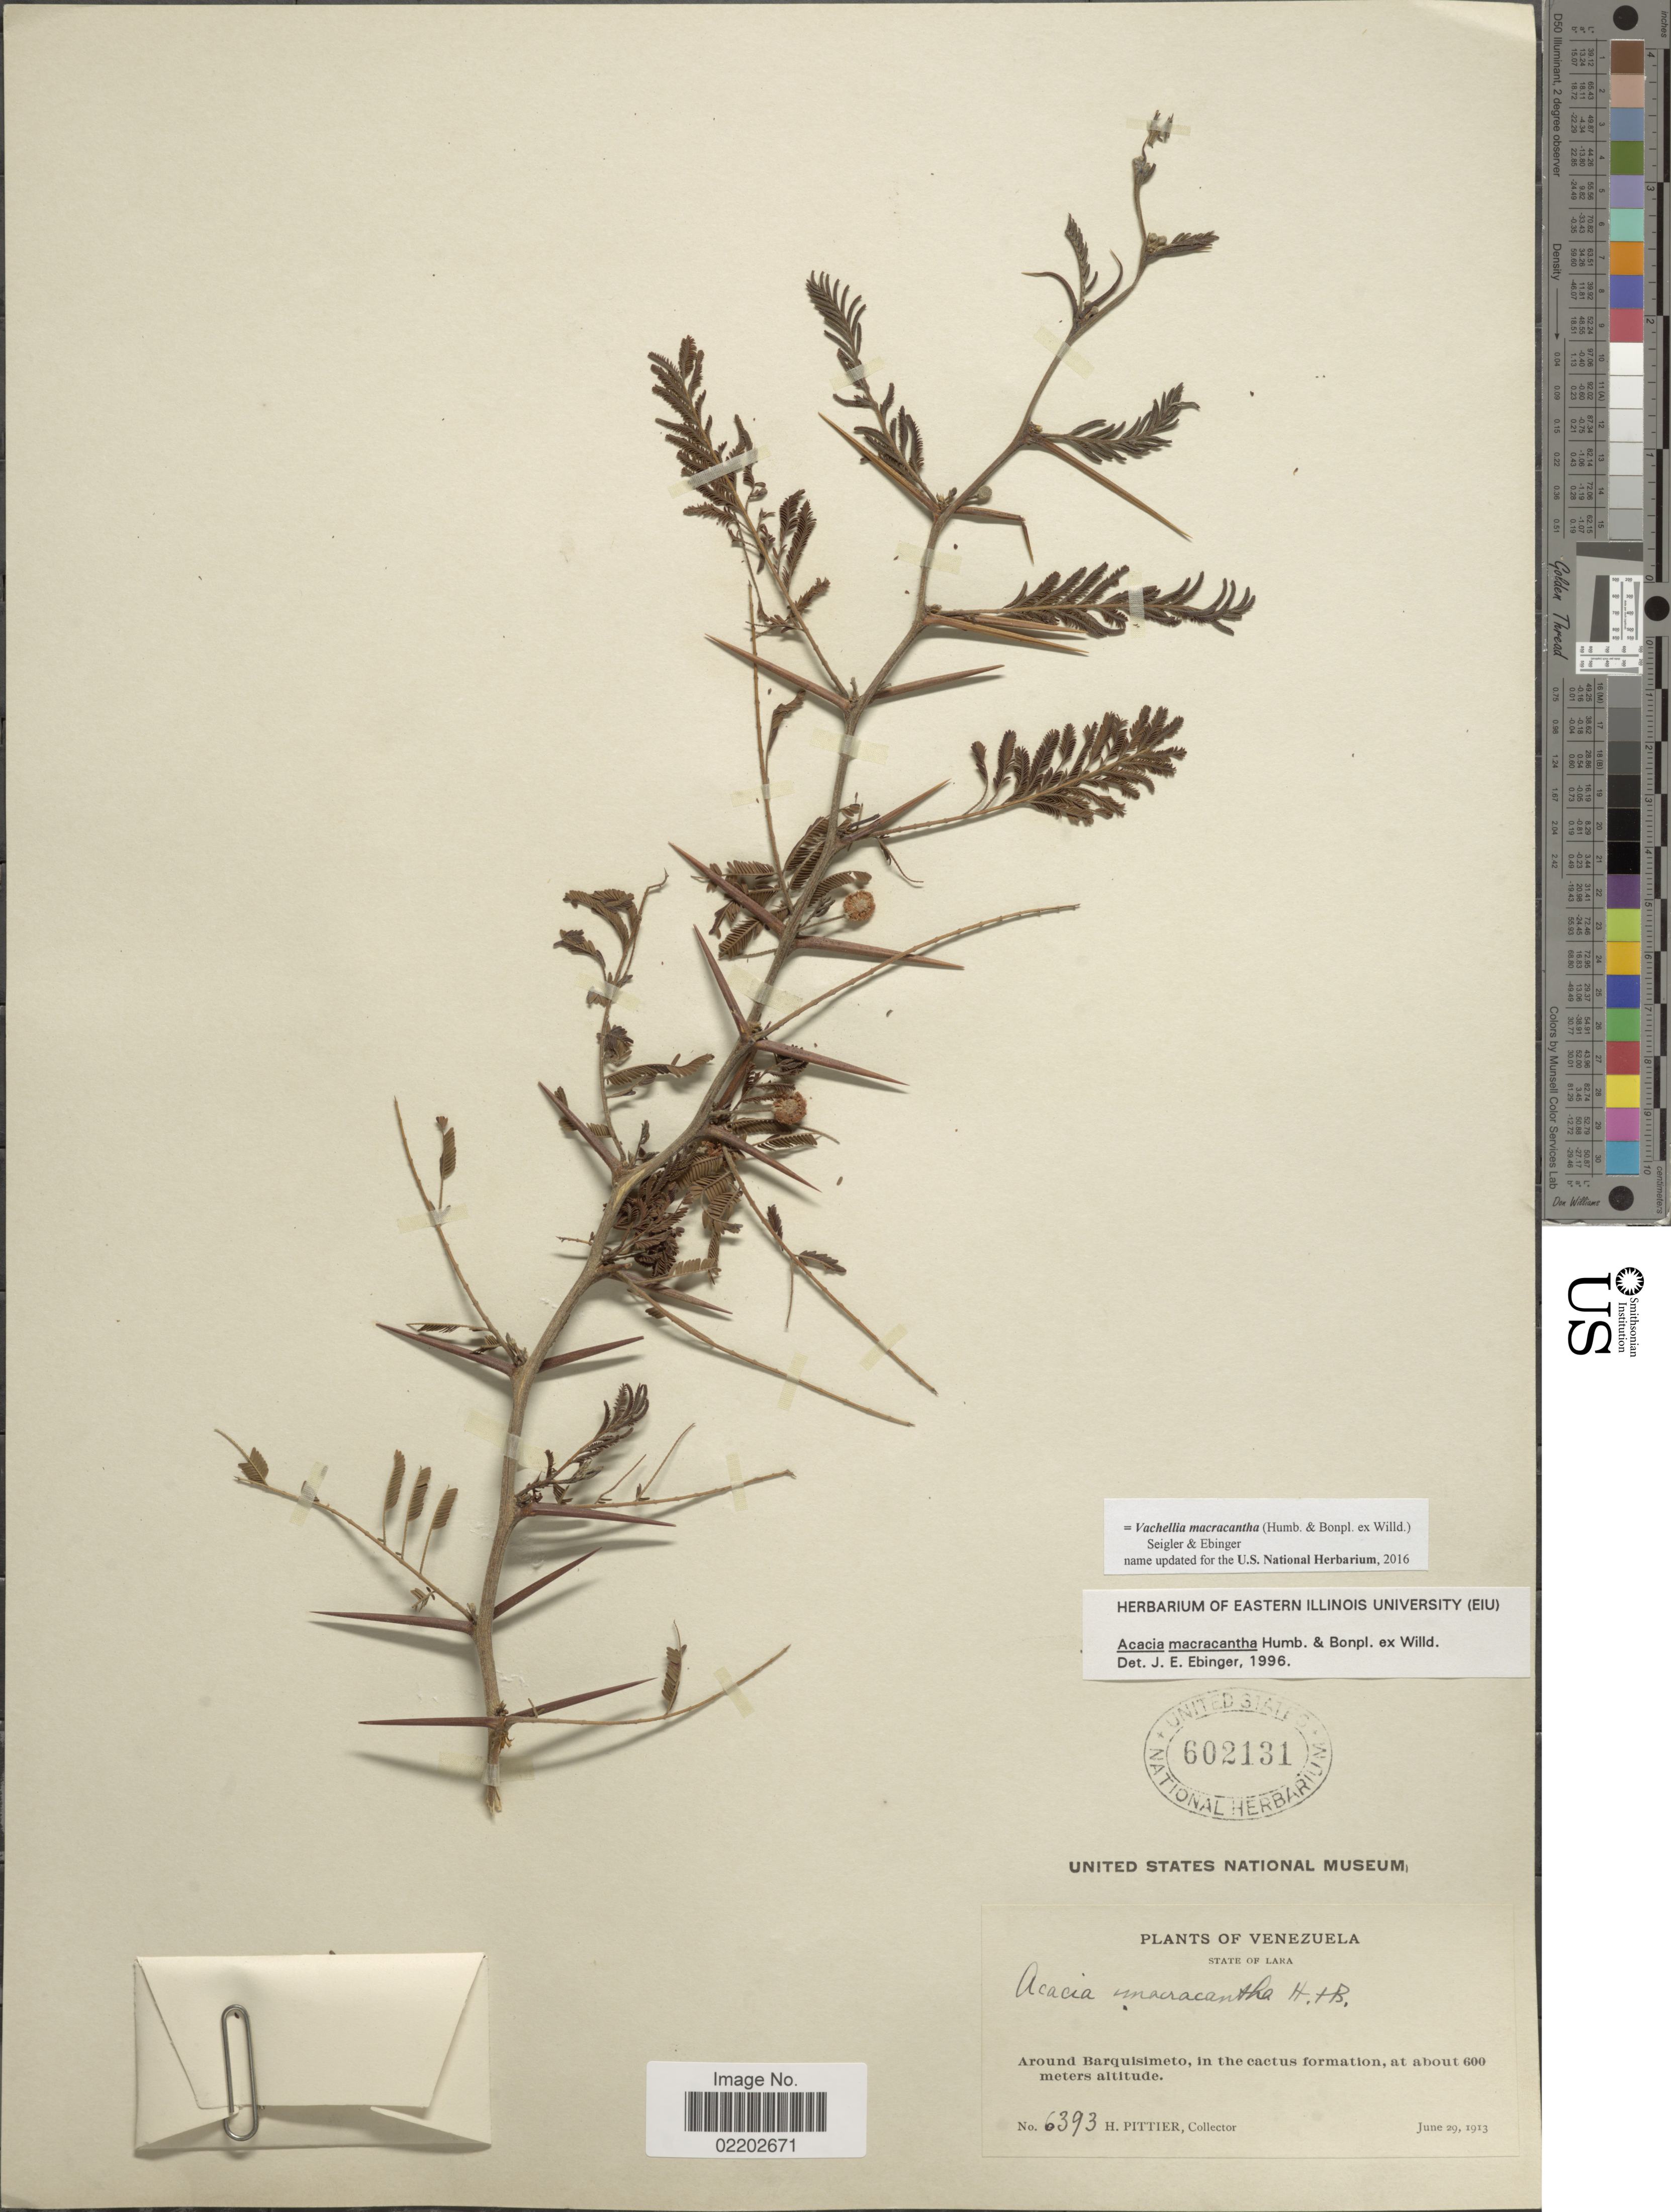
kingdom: Plantae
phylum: Tracheophyta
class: Magnoliopsida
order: Fabales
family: Fabaceae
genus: Vachellia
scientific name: Vachellia macracantha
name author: (Humb. & Bonpl. ex Willd.) Seigler & Ebinger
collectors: H. F. Pittier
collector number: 6393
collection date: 1913-06-29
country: Venezuela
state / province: Lara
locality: State of Lara. Around Barquisimeto, in the cactus formation.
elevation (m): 600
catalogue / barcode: US 602131